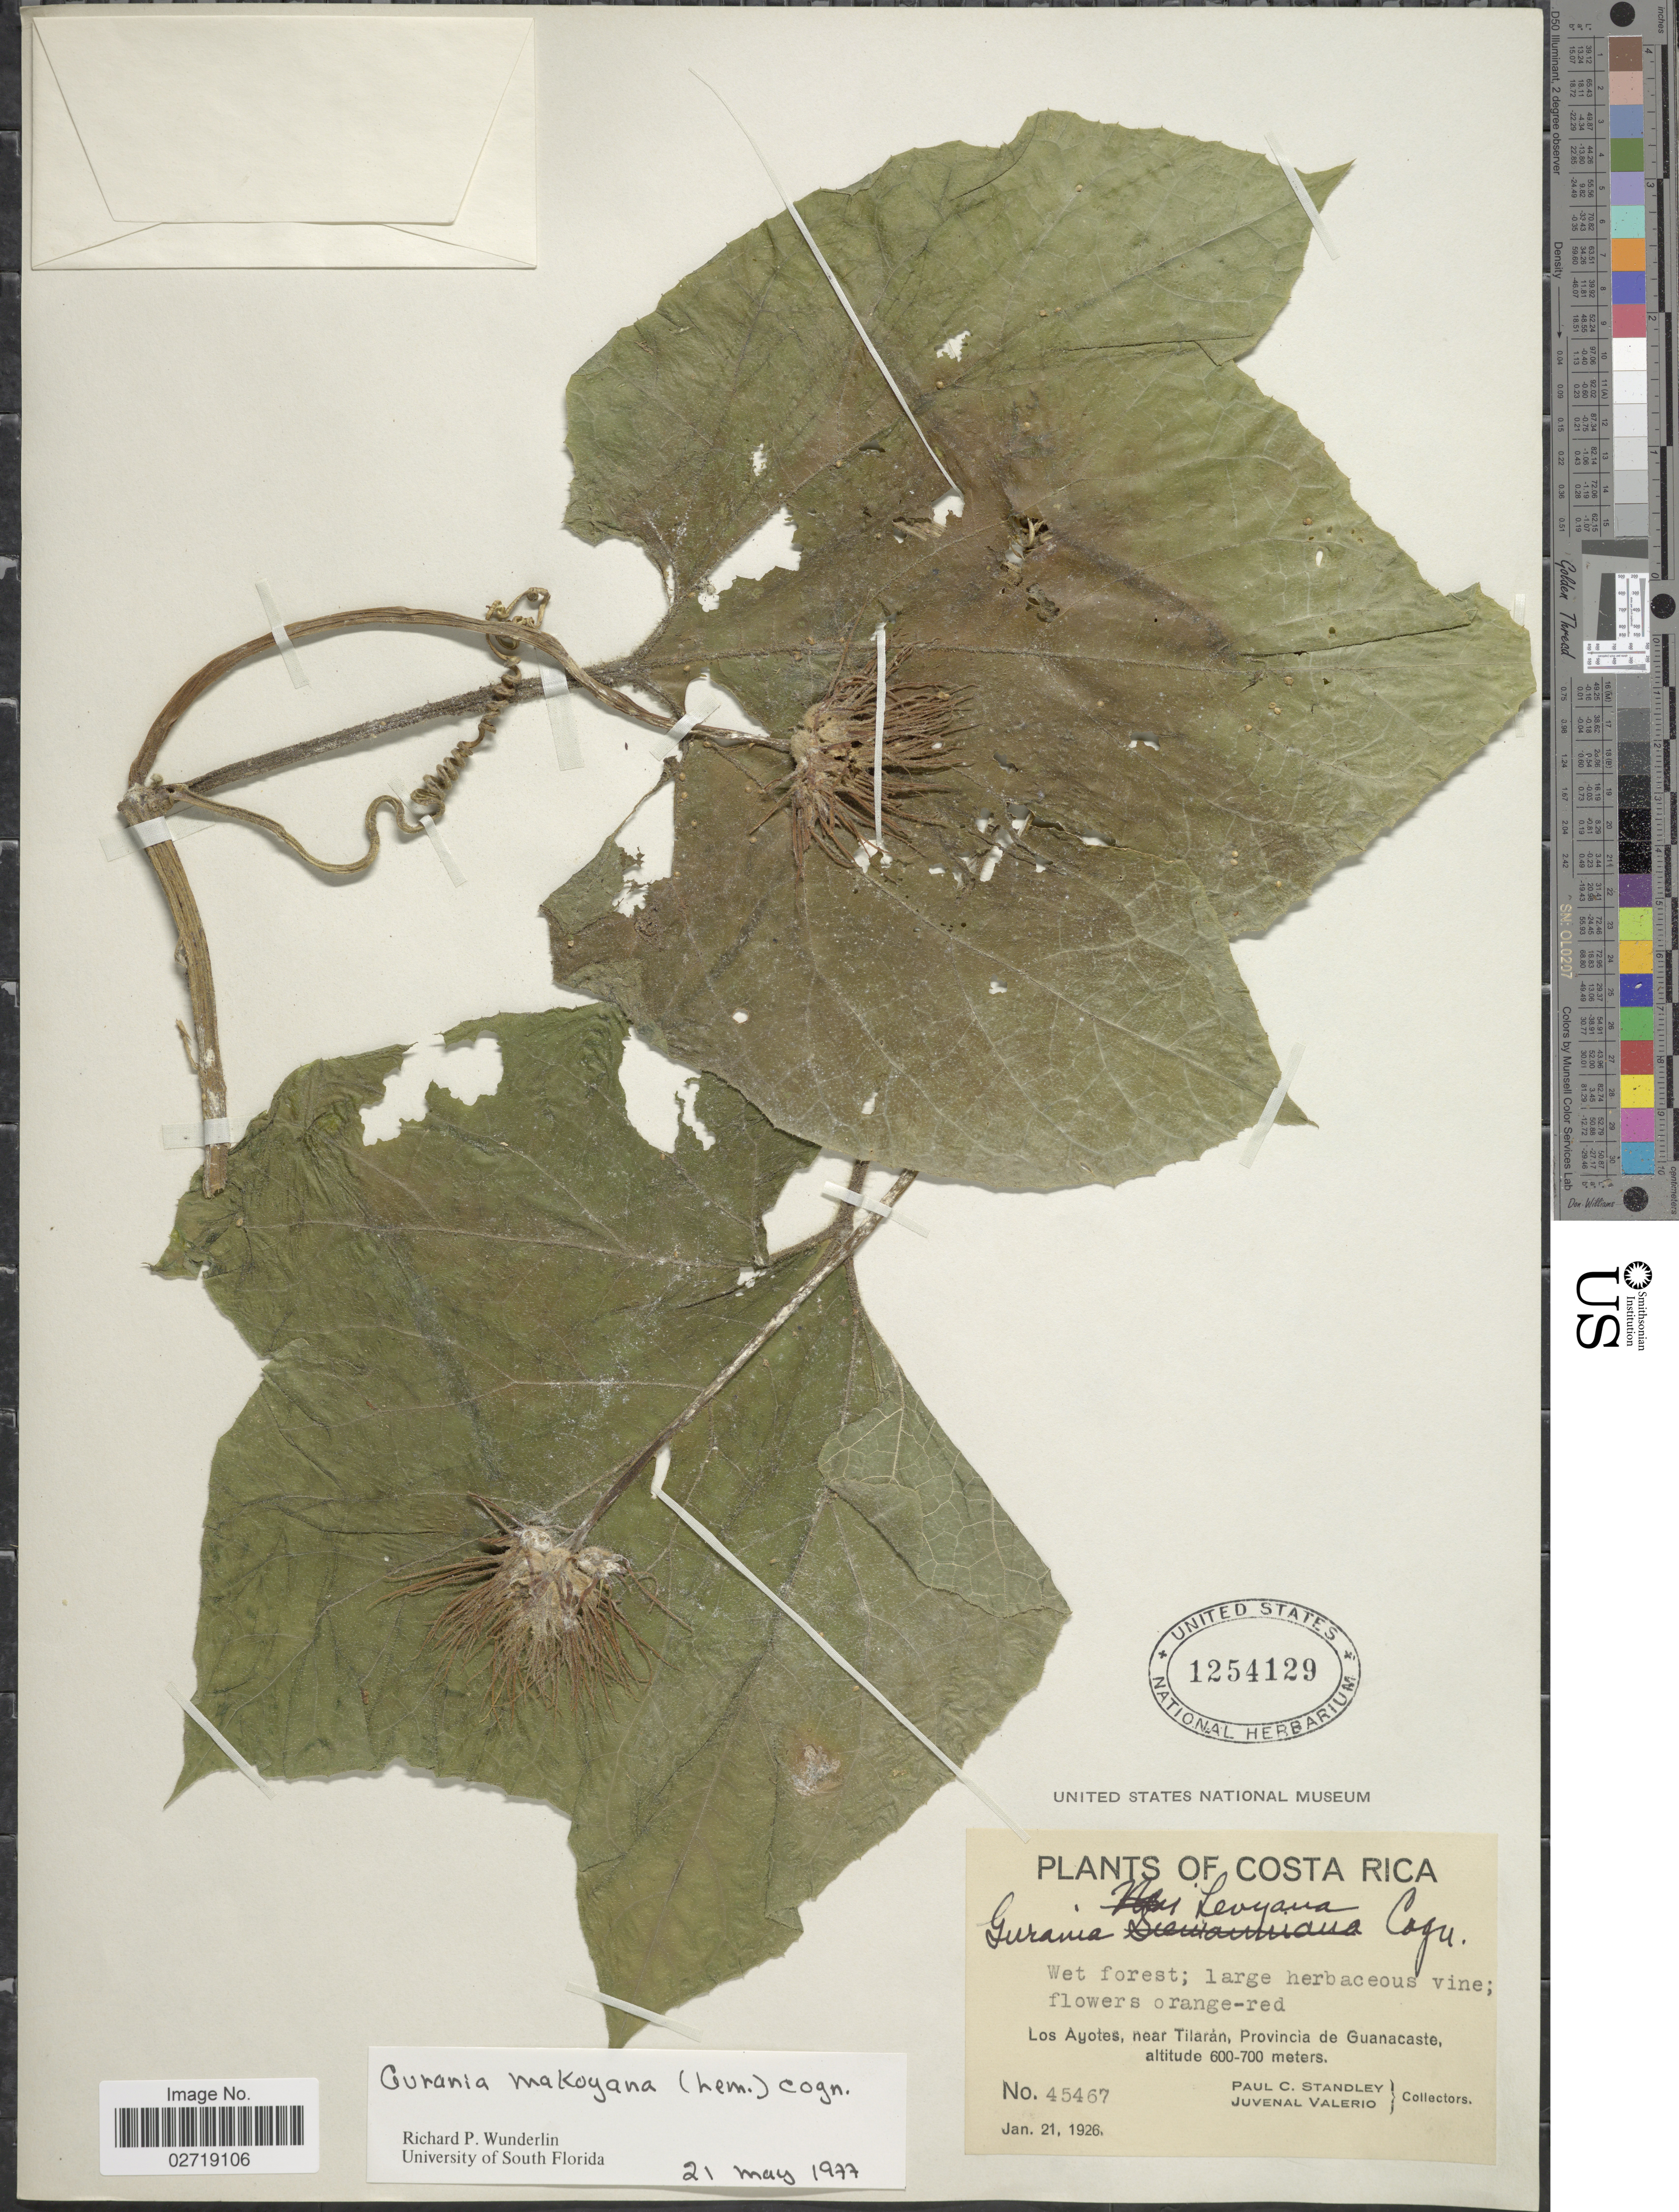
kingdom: Plantae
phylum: Tracheophyta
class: Magnoliopsida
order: Cucurbitales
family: Cucurbitaceae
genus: Gurania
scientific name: Gurania makoyana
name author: (Lem.) Cogn.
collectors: P. C. Standley & J. Valerio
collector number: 45467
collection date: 1926-01-21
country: Costa Rica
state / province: Guanacaste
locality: Los Ayotes, near Tilaran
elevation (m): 600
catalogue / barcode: US 1254129